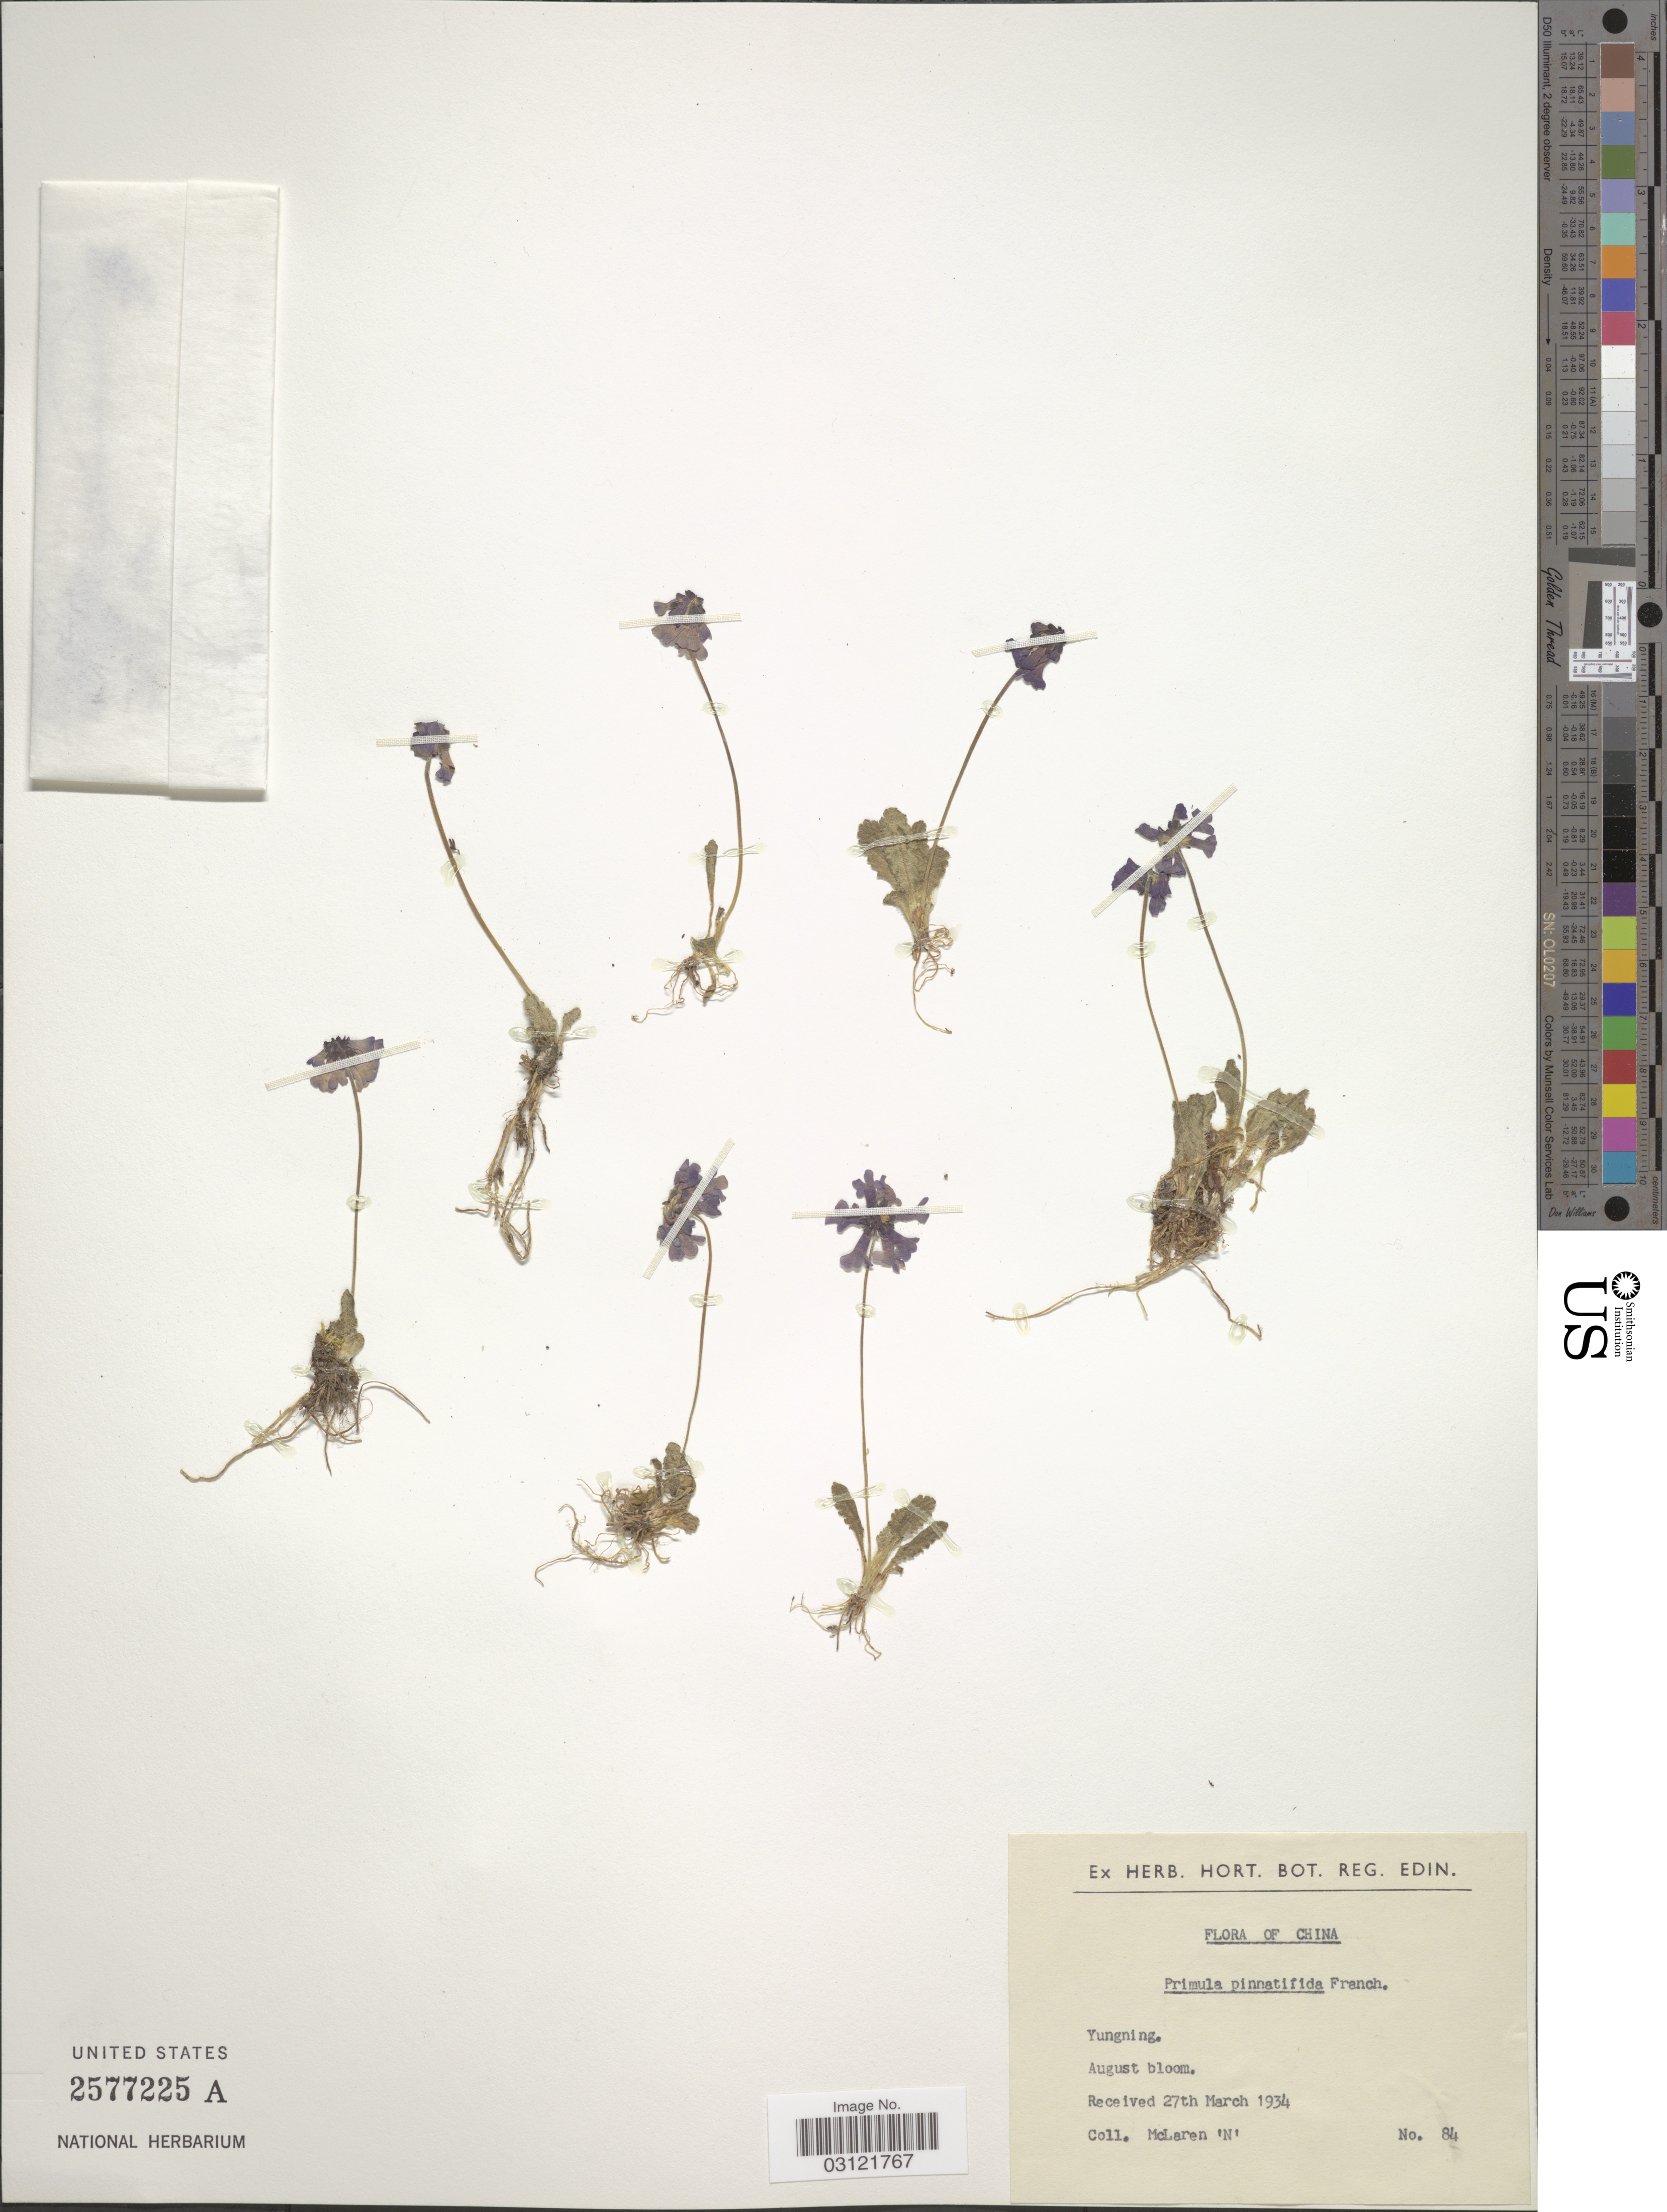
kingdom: Plantae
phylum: Tracheophyta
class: Magnoliopsida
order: Ericales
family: Primulaceae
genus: Primula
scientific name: Primula pinnatifida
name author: Franch.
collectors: McLaren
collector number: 84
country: China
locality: Yungning.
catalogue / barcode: US 2577225A